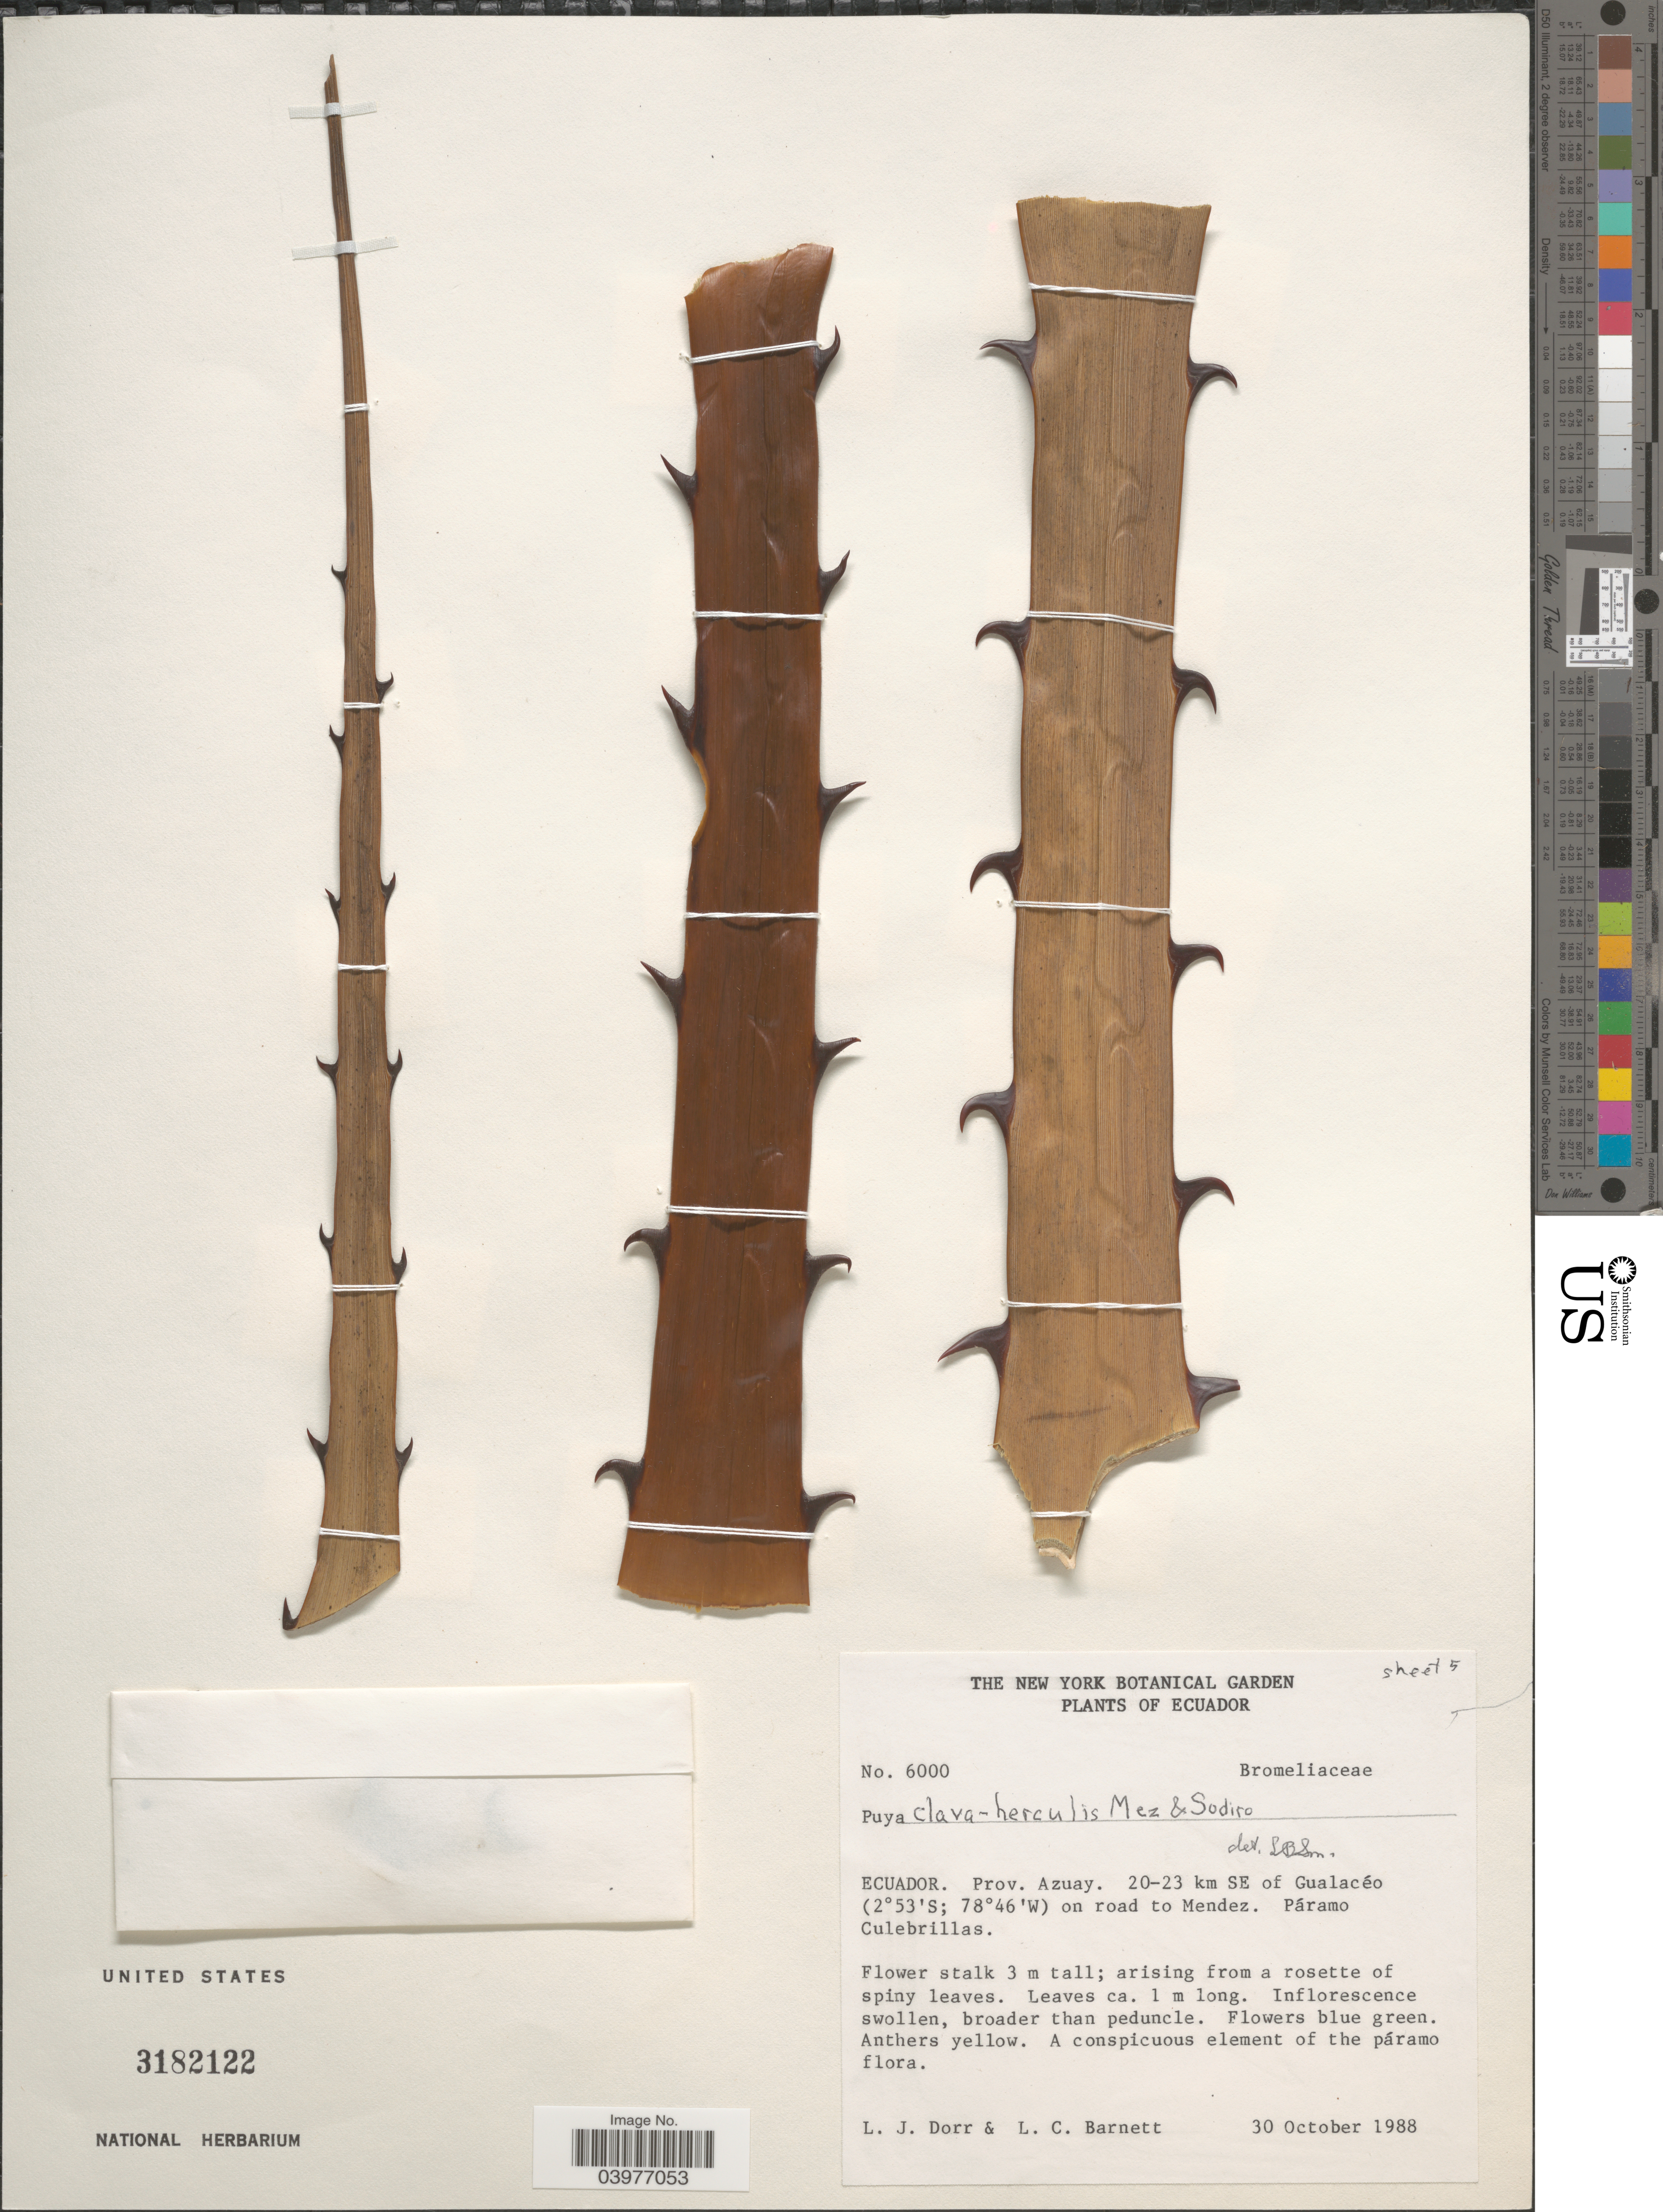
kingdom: Plantae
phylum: Tracheophyta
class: Liliopsida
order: Poales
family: Bromeliaceae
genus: Puya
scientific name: Puya clava-herculis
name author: Mez & Mez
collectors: L. J. Dorr & L. C. Barnett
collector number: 6000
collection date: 1988-10-30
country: Ecuador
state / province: Azuay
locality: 20-23 km SE of Gualacéo on road to Mendez. Páramo Culebrillas.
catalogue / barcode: US 3182122